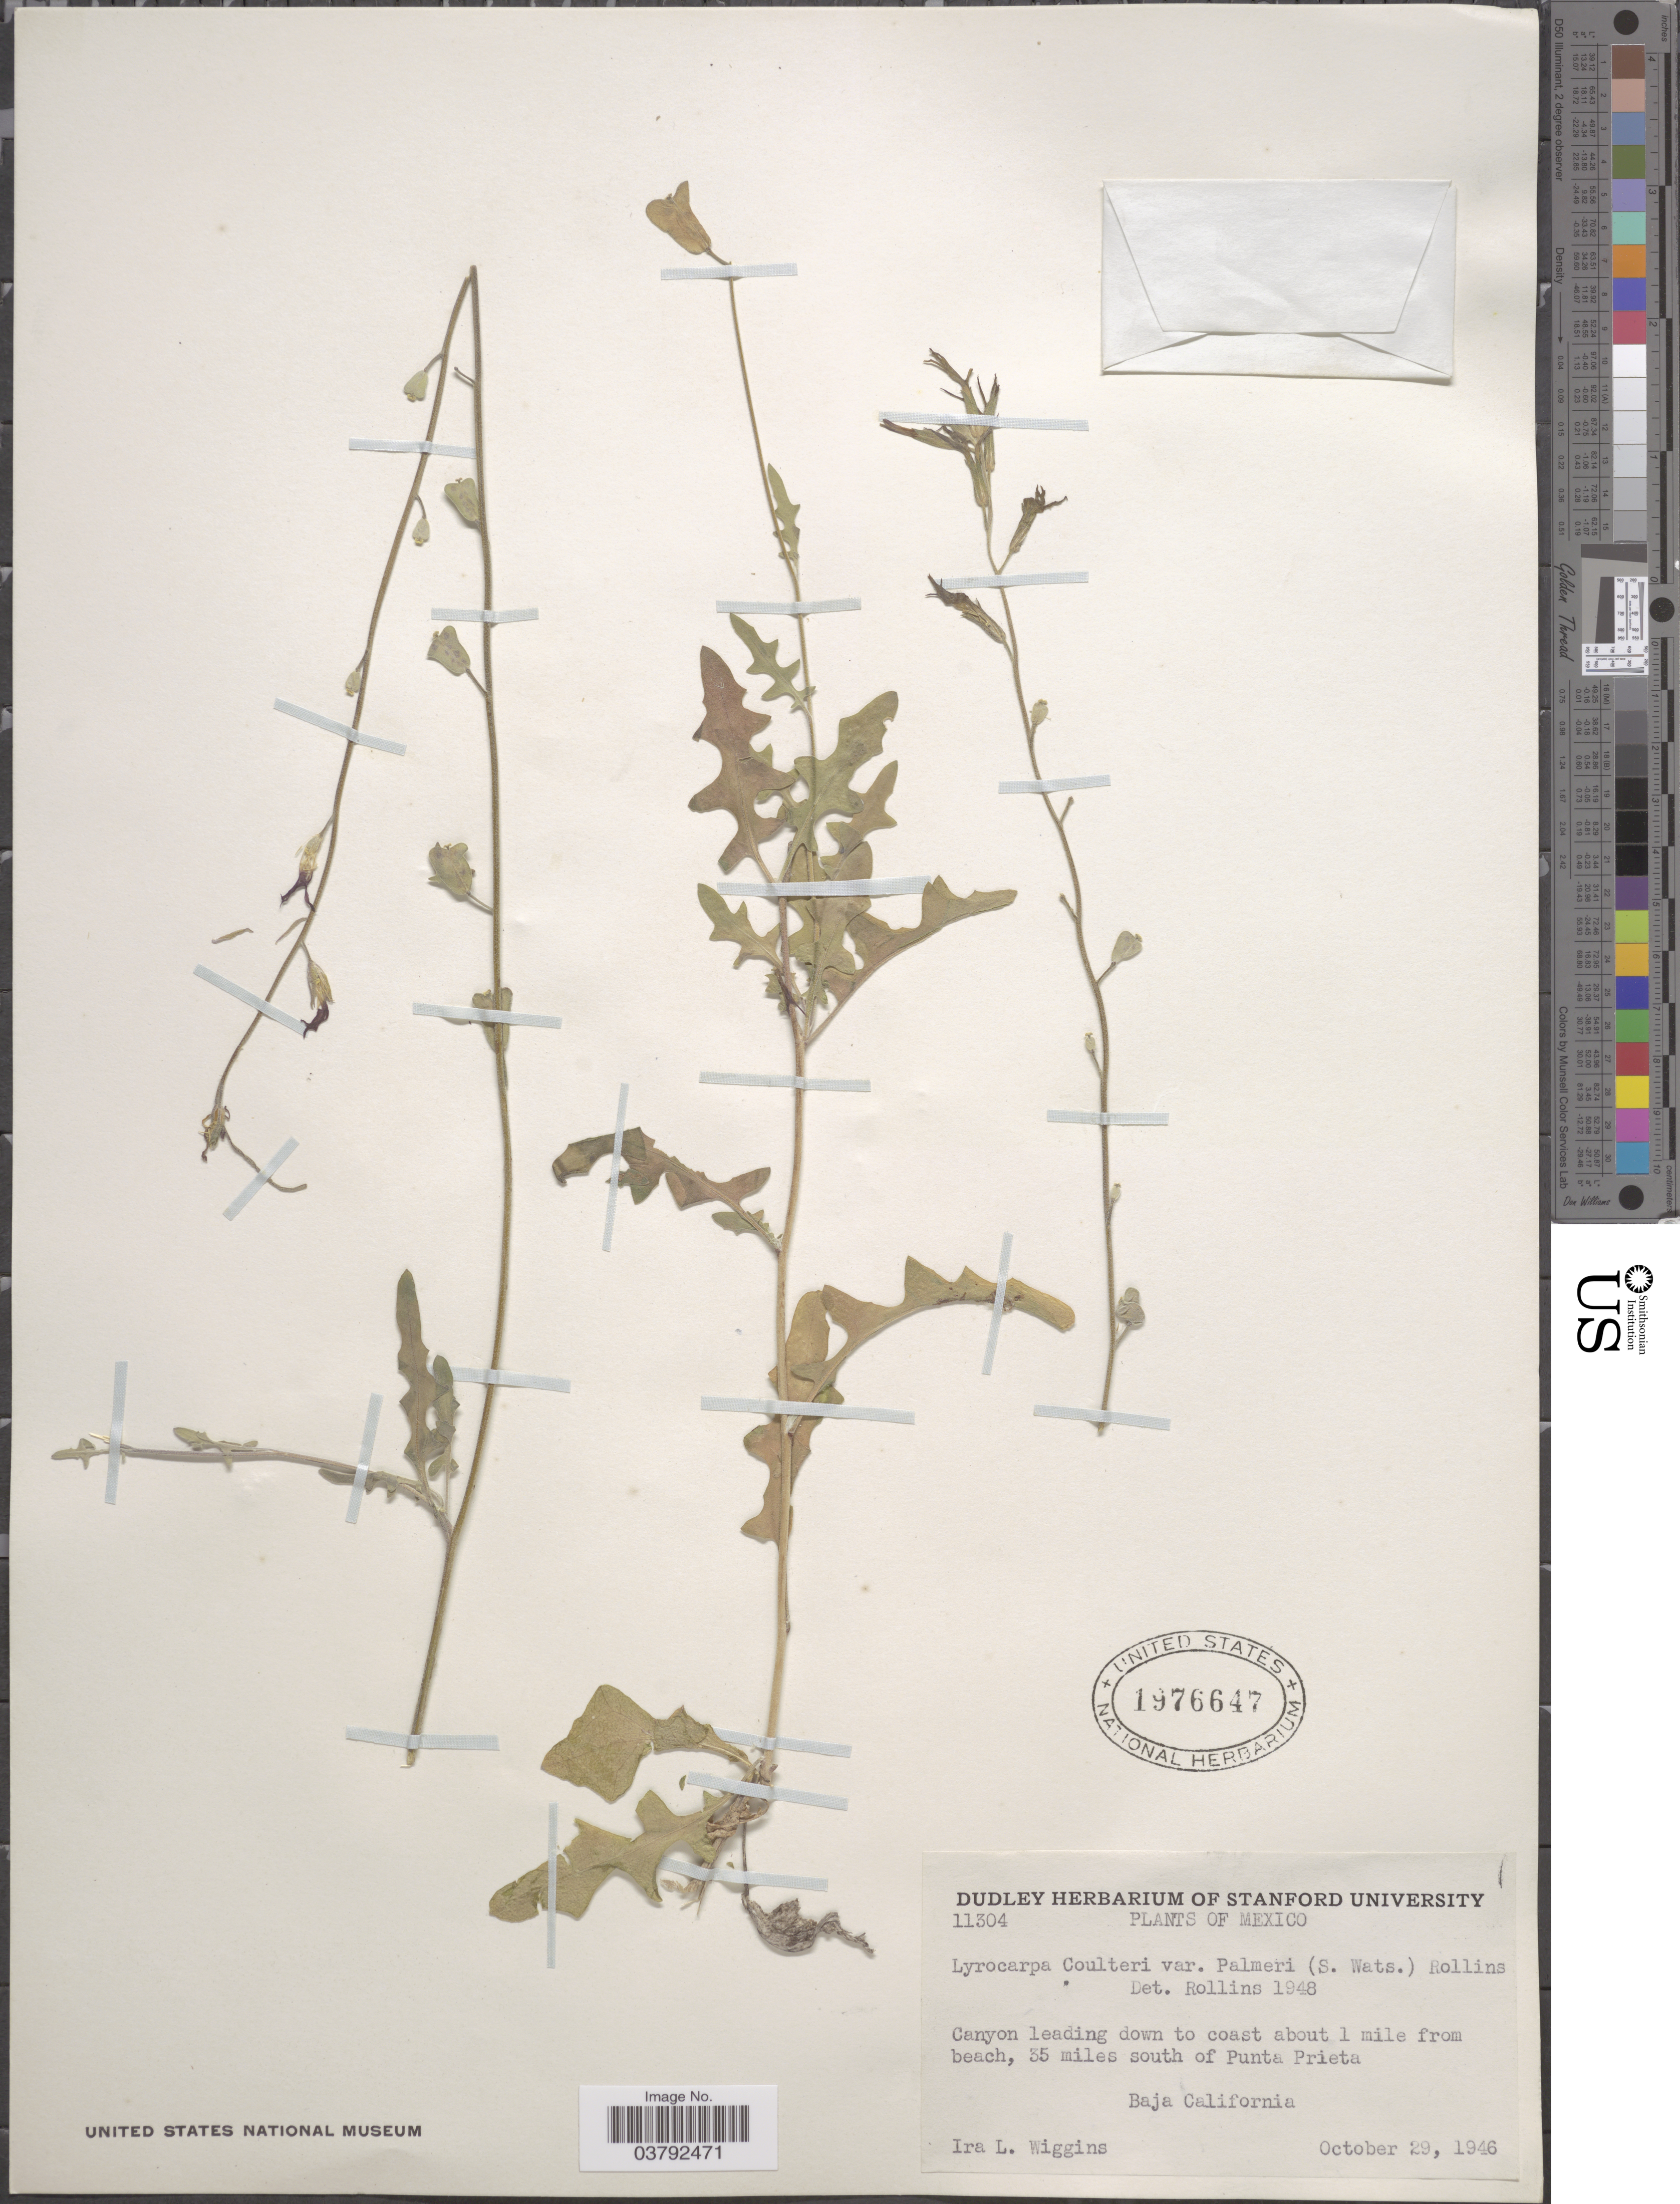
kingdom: Plantae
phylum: Tracheophyta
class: Magnoliopsida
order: Brassicales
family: Brassicaceae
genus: Lyrocarpa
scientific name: Lyrocarpa coulteri var. palmeri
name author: (S. Watson) Rollins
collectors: I. L. Wiggins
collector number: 11304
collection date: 1946-10-29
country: Mexico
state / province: Baja California Norte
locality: Canyon leading down to coast about 1 mile from beach, 35 miles south of Punta Prieta.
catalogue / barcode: US 1976647